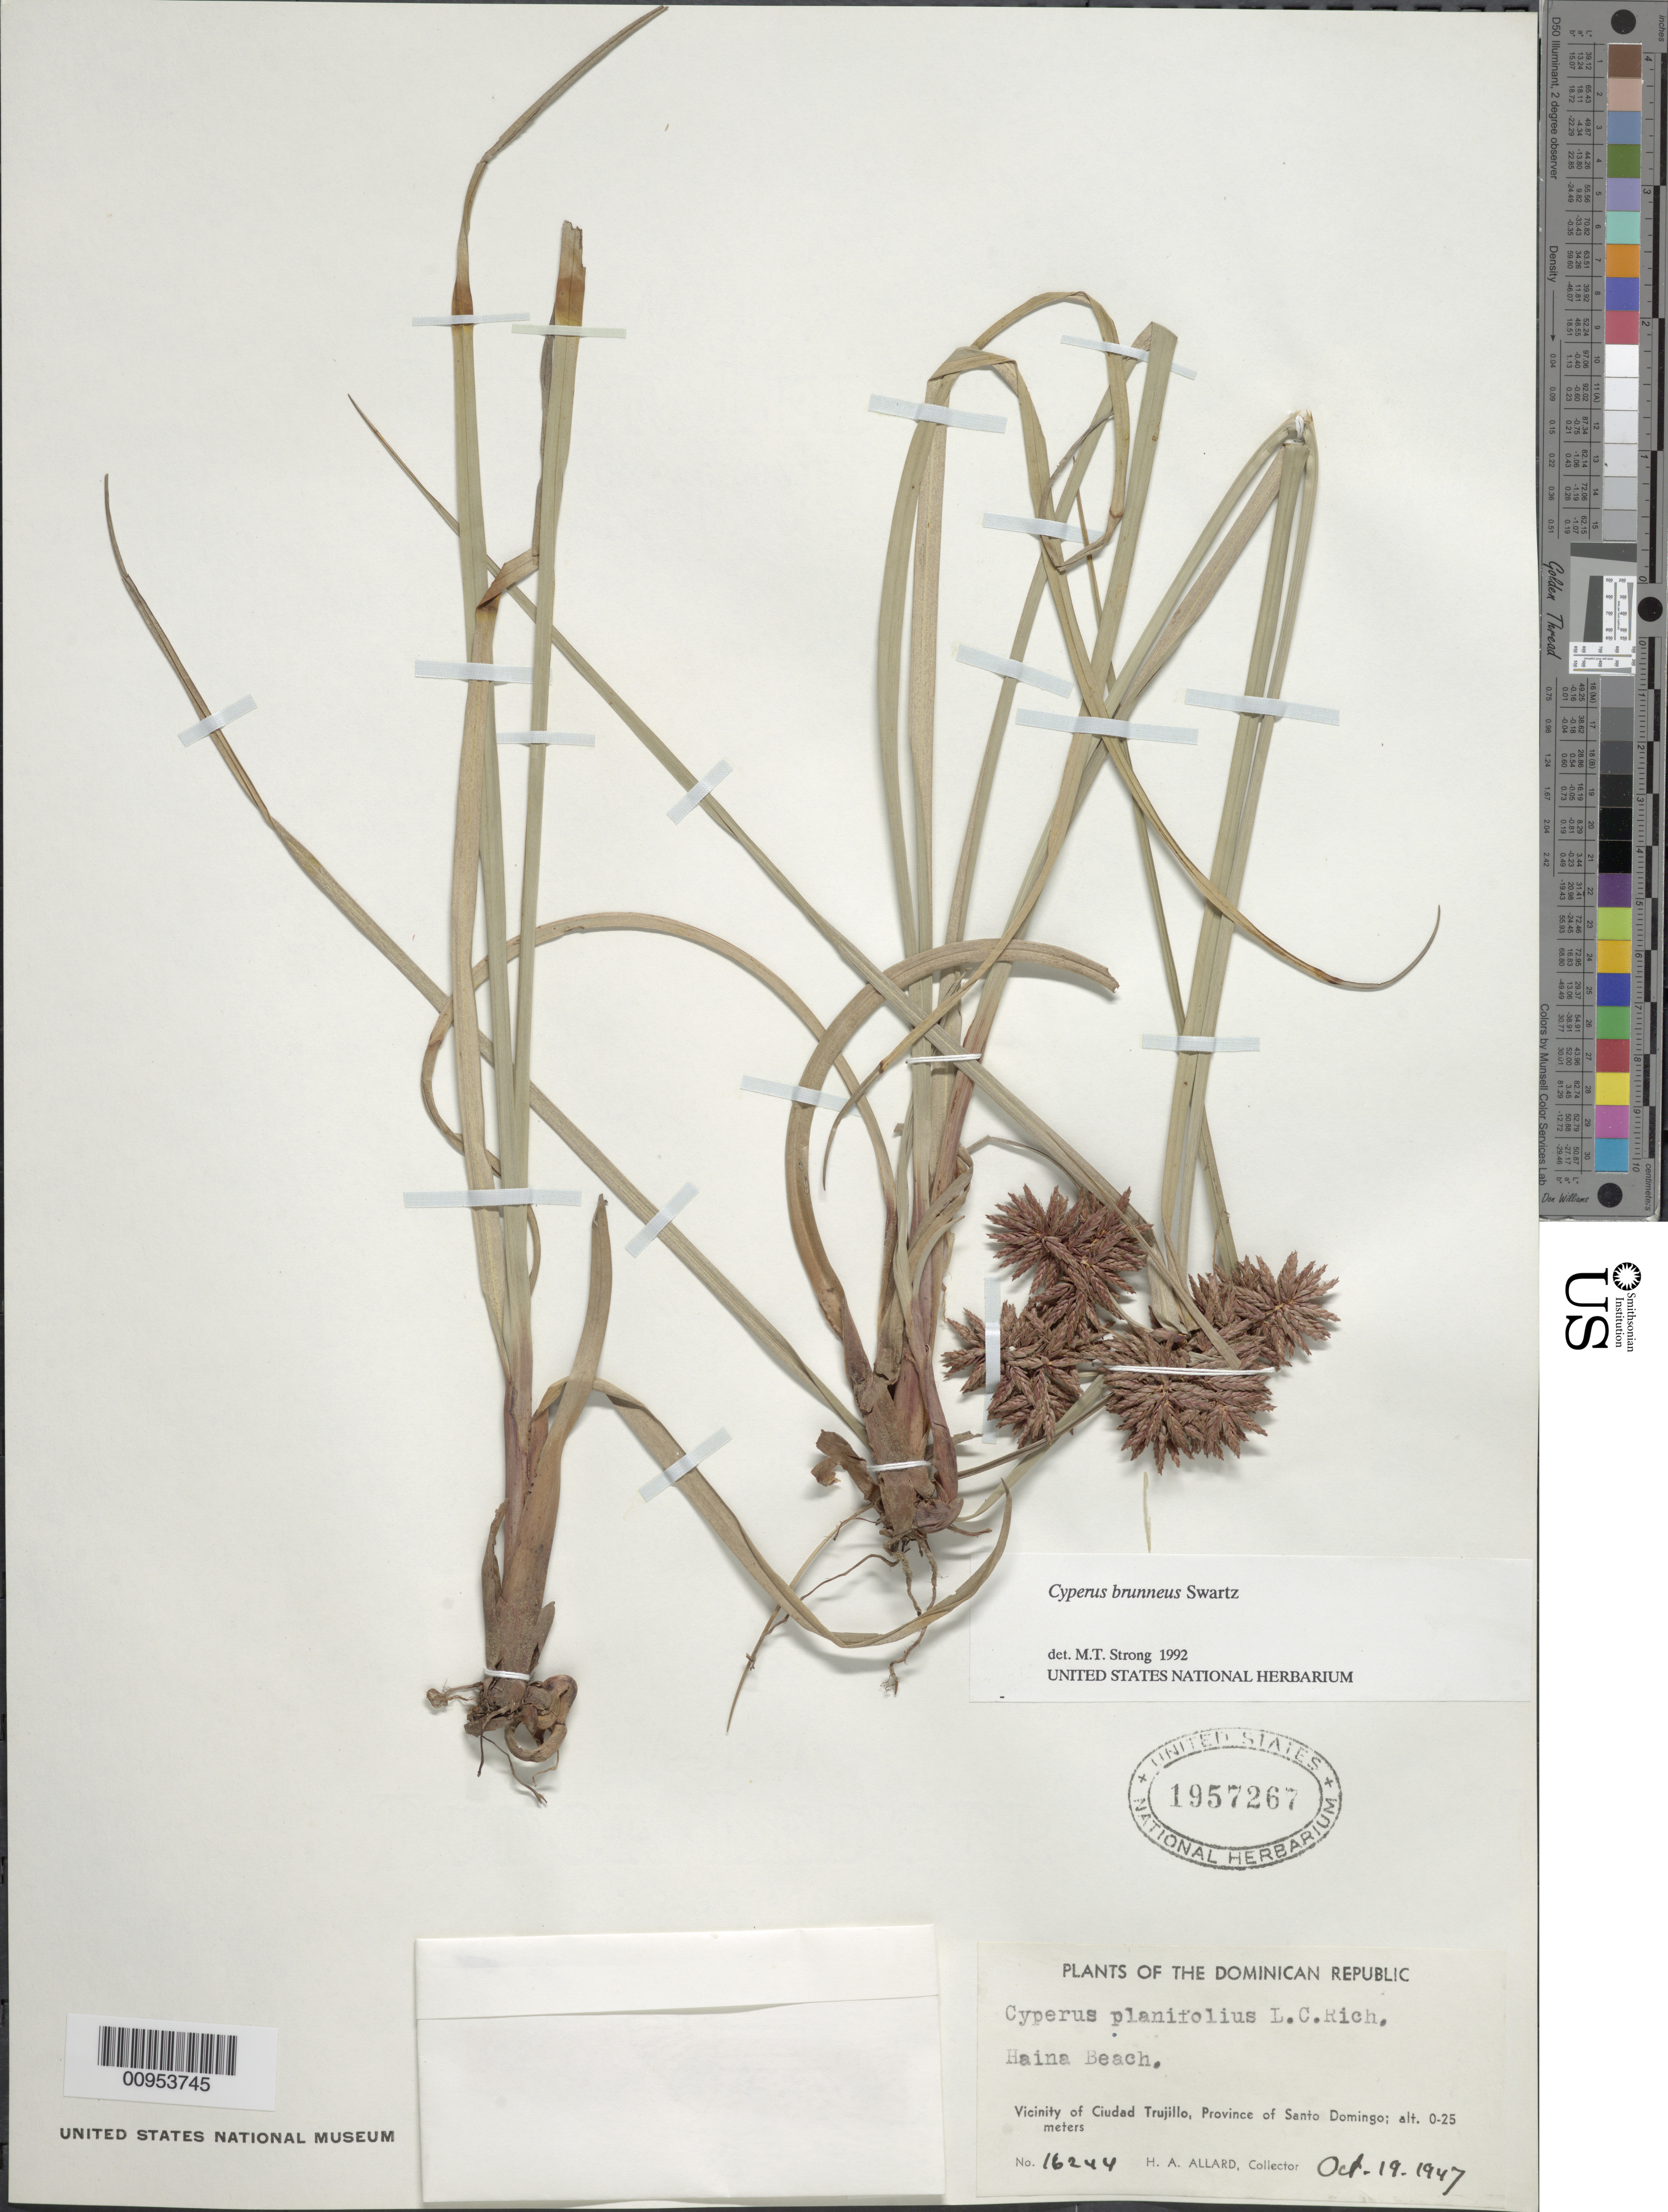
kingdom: Plantae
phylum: Tracheophyta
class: Liliopsida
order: Poales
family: Cyperaceae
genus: Cyperus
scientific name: Cyperus brunneus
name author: Sw.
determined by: Strong, M. T., (US), Smithsonian Institution - National Museum of Natural History (UNITED STATES)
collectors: H. A. Allard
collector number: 16244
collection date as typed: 19 Oct 1947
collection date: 1947-10-19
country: Dominican Republic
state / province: Santo Domingo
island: Hispaniola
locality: Vicinity of Ciudad Trujillo, Jaina Beach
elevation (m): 0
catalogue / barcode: US 1957267